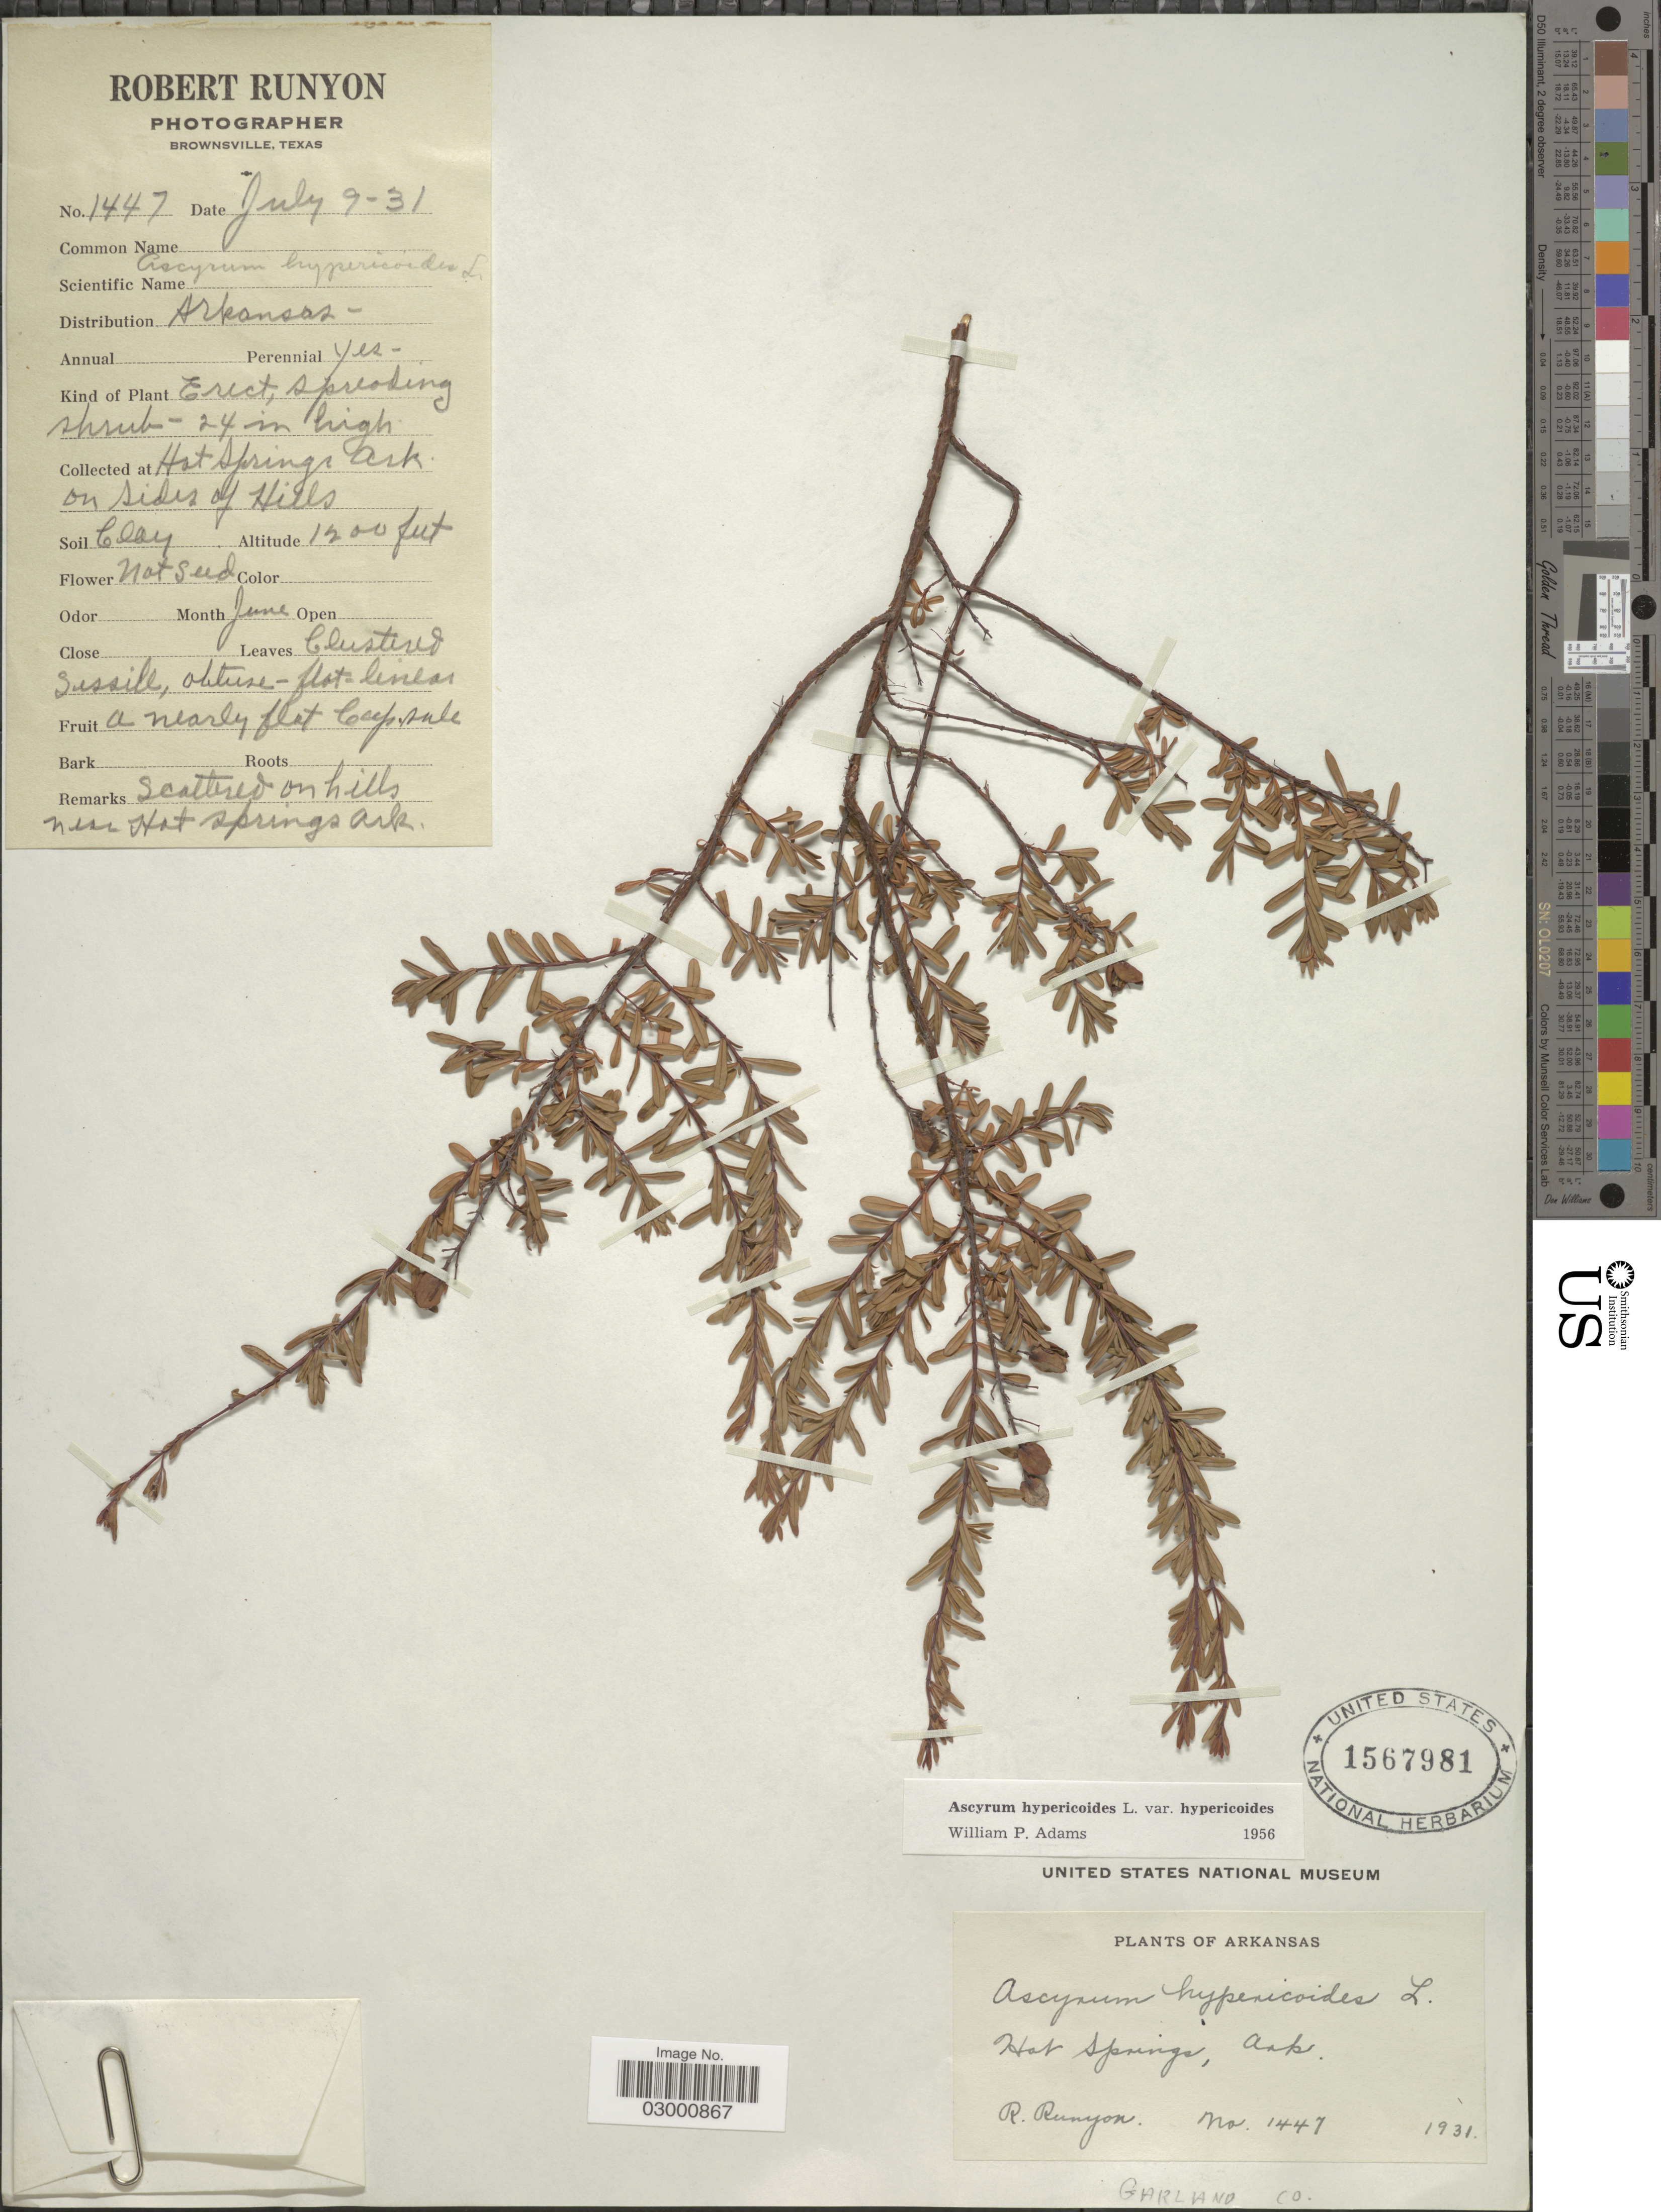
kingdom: Plantae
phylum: Tracheophyta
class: Magnoliopsida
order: Malpighiales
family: Hypericaceae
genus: Hypericum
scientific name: Hypericum hypericoides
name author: (L.) Crantz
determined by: Strong, Mark T., (BOT), Smithsonian Institution - National Museum of Natural History (UNITED STATES)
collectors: R. Runyon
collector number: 1447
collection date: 1931-07-09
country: United States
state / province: Arkansas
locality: Hot Springs. On sides of Hills.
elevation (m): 366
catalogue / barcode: US 1567981